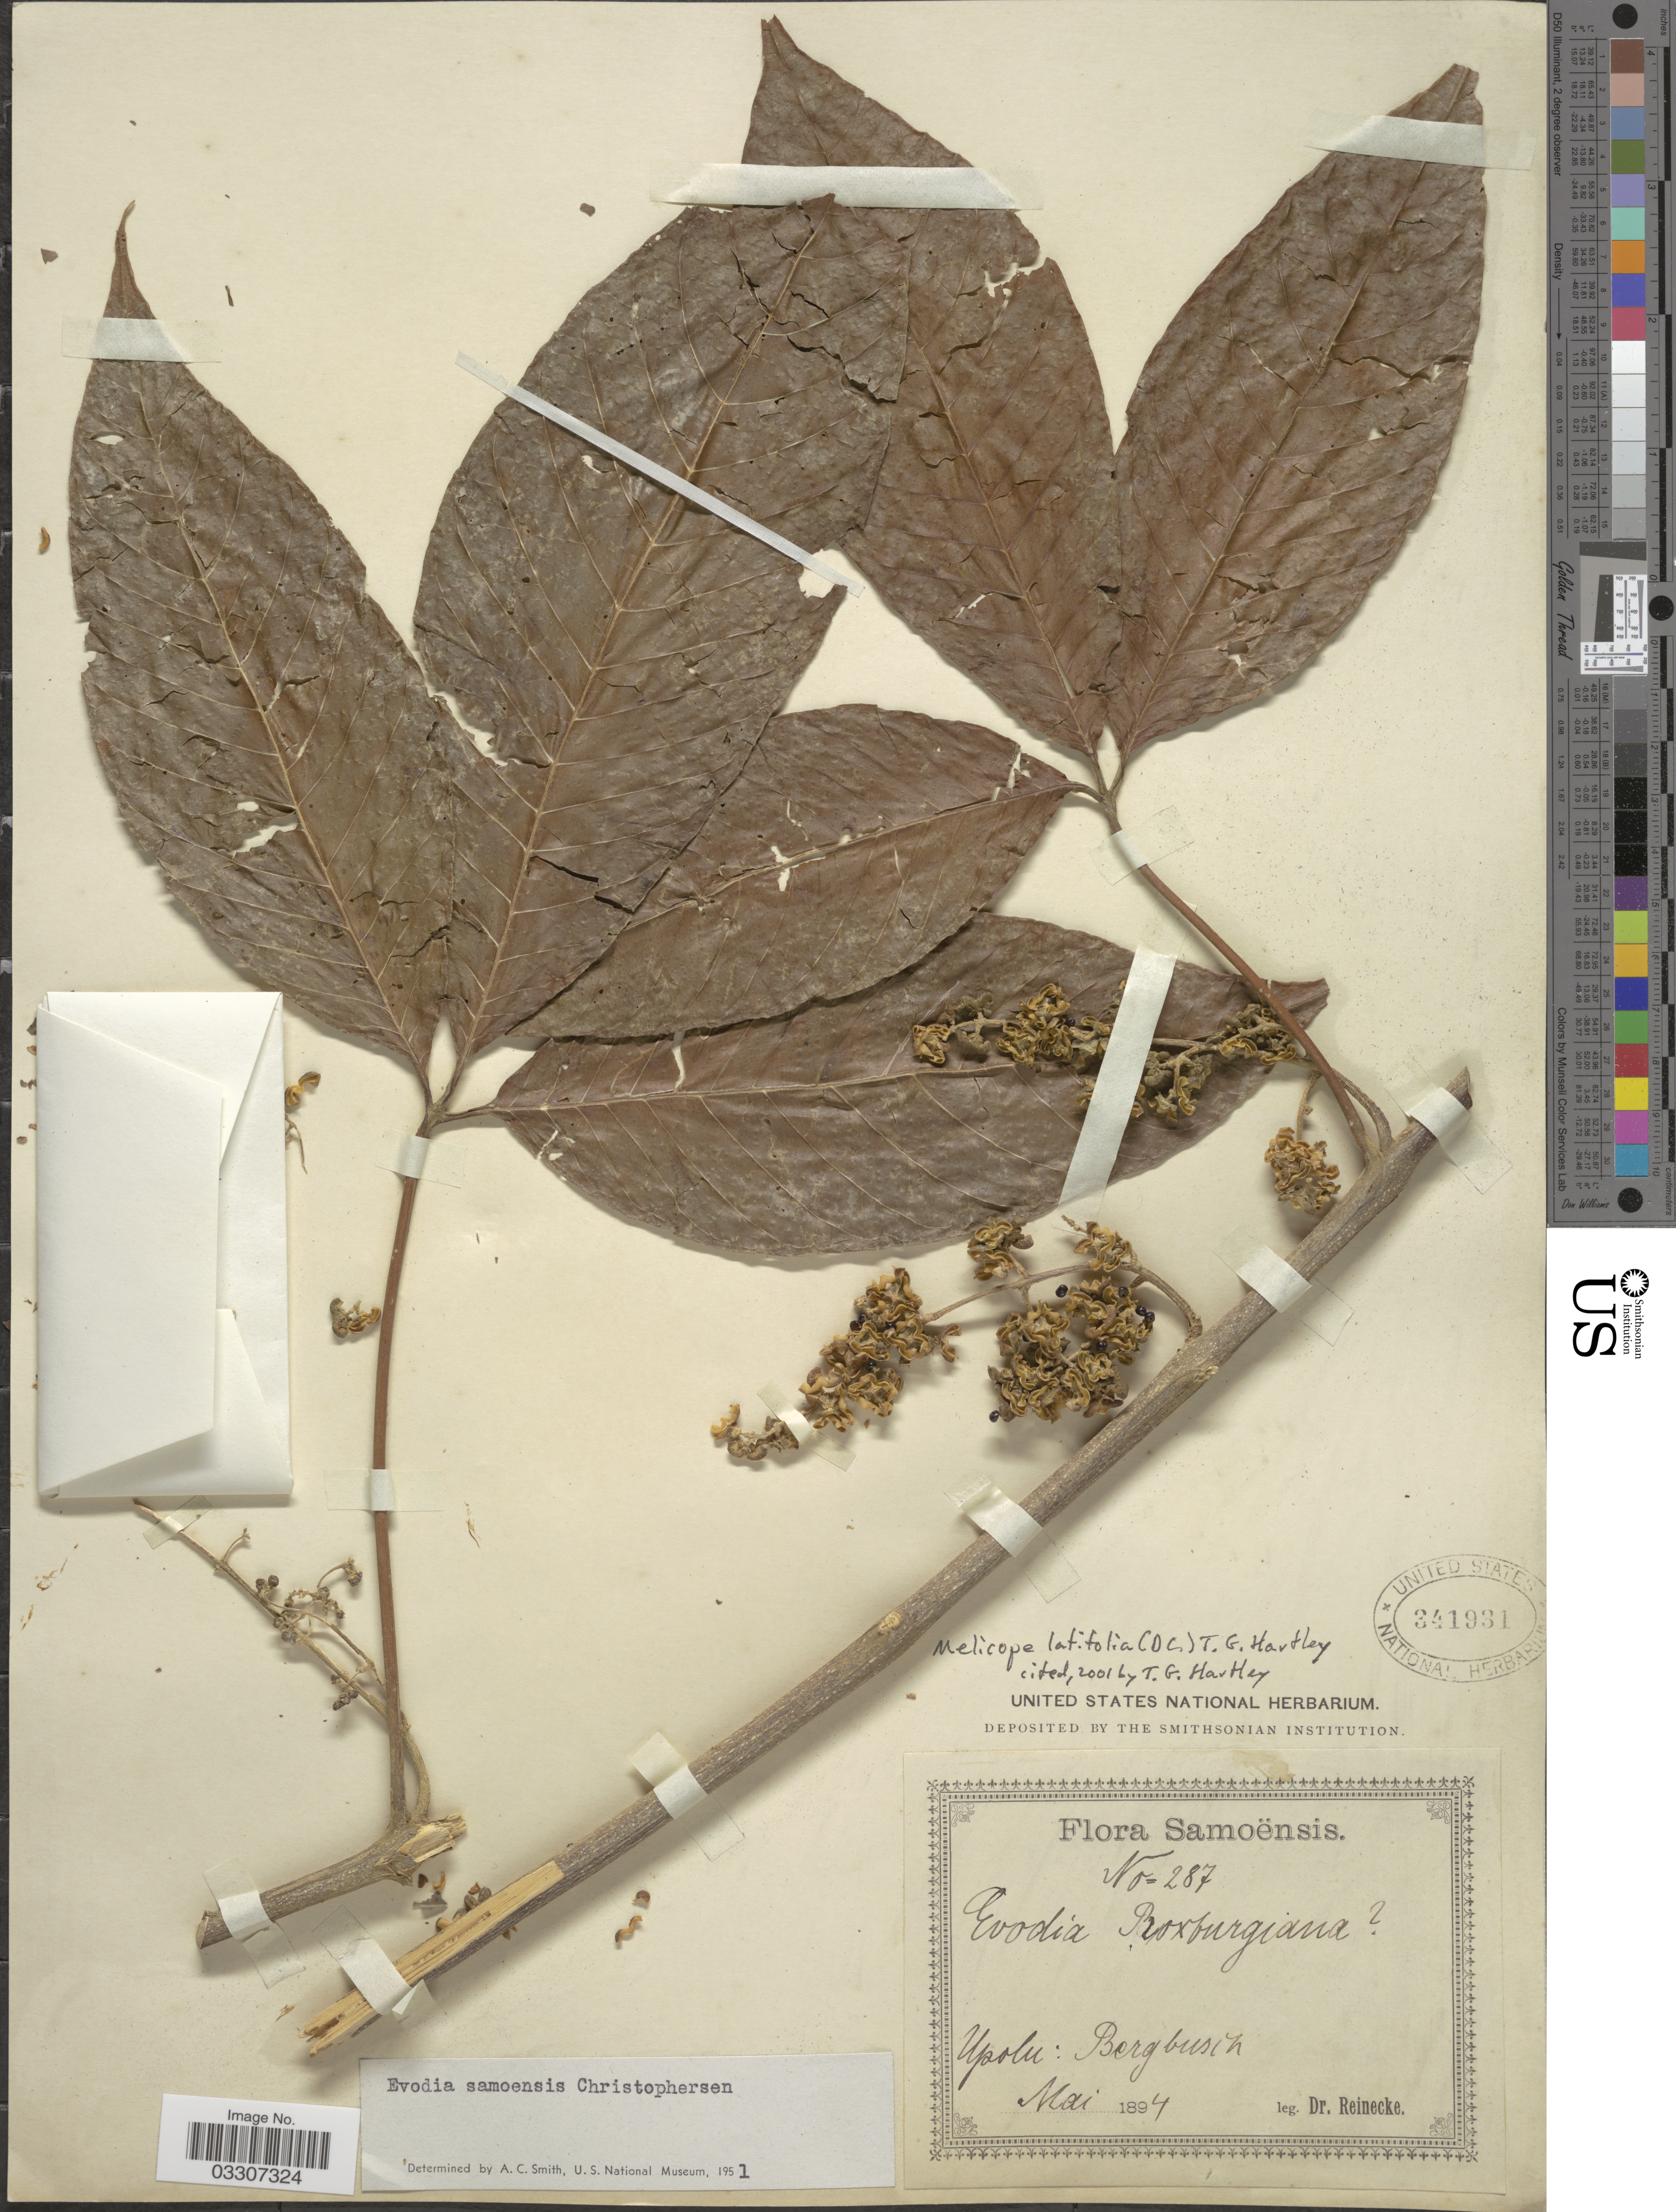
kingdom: Plantae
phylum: Tracheophyta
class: Magnoliopsida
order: Sapindales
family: Rutaceae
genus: Melicope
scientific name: Melicope latifolia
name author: (DC.) T.G. Hartley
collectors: -- Reinecke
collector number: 287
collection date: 1894-05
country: Samoa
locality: Samoënsis. Upolu.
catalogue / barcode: US 341931